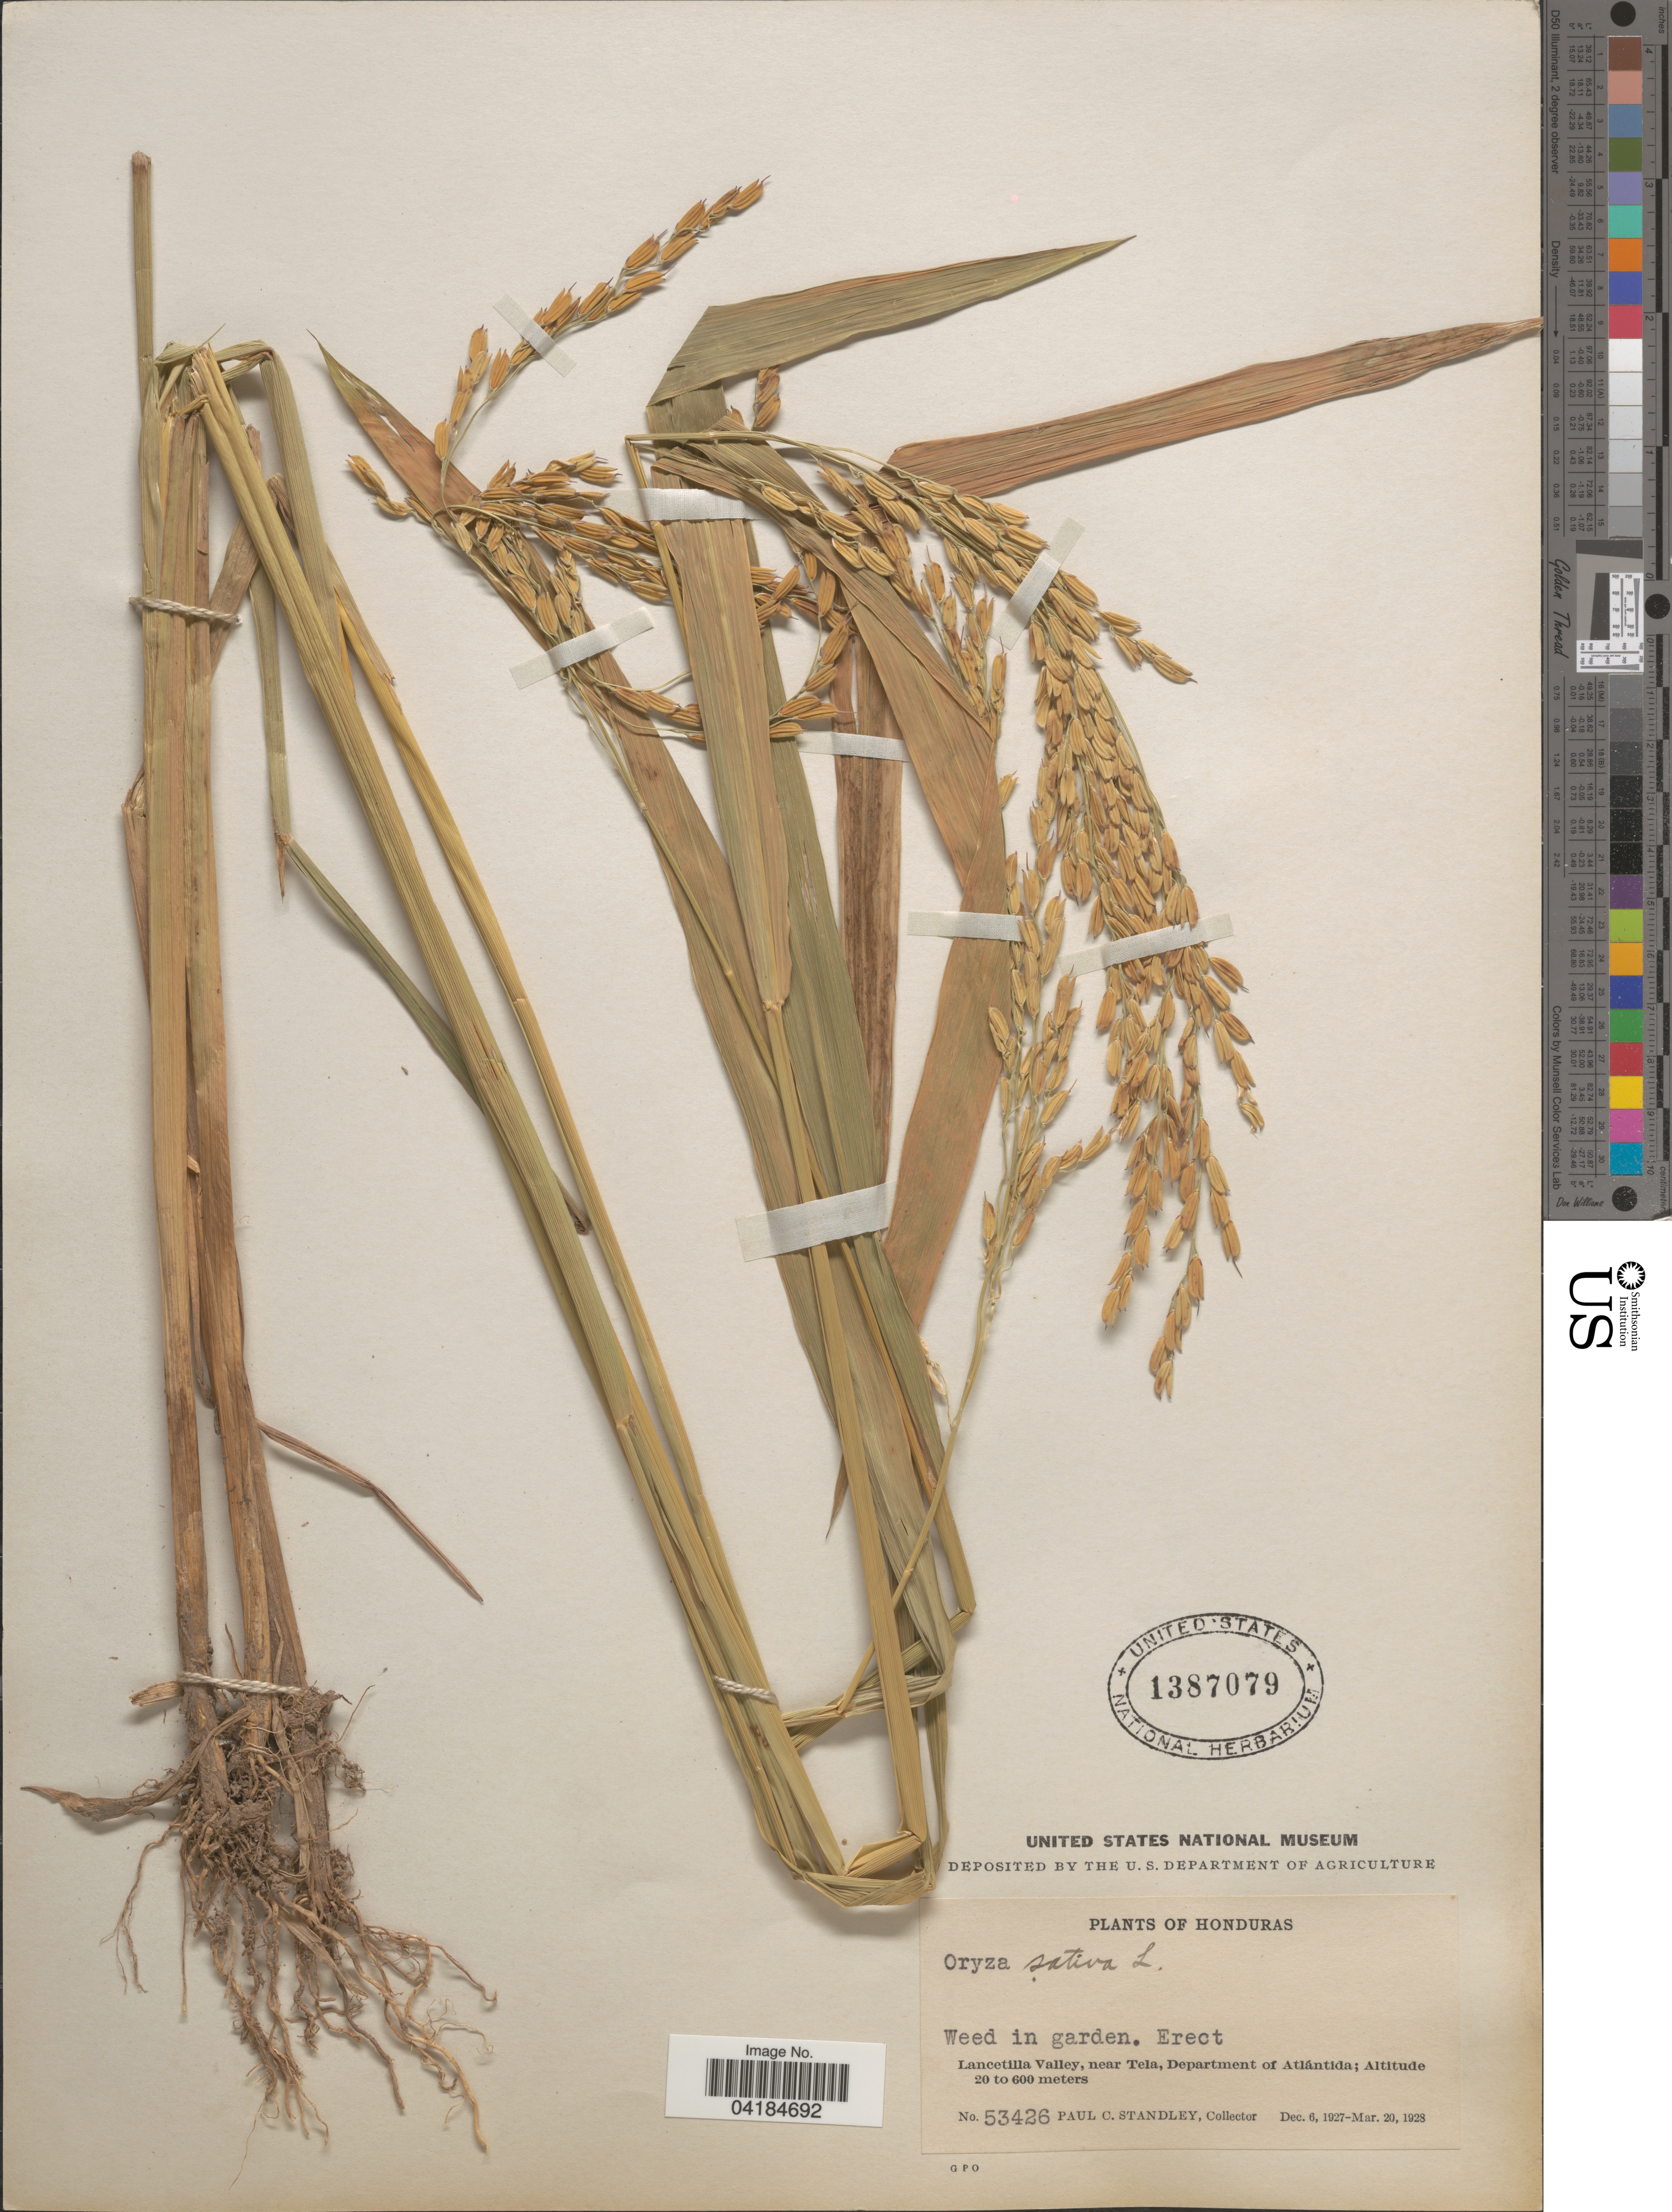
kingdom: Plantae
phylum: Tracheophyta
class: Liliopsida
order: Poales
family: Poaceae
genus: Oryza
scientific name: Oryza sativa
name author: L.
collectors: P. C. Standley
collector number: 53426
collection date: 1927-12-06/1928-03-20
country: Honduras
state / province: Atlantida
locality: Lancetilla Valley, near Tela, Department of Atlántida.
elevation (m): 20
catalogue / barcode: US 1387079